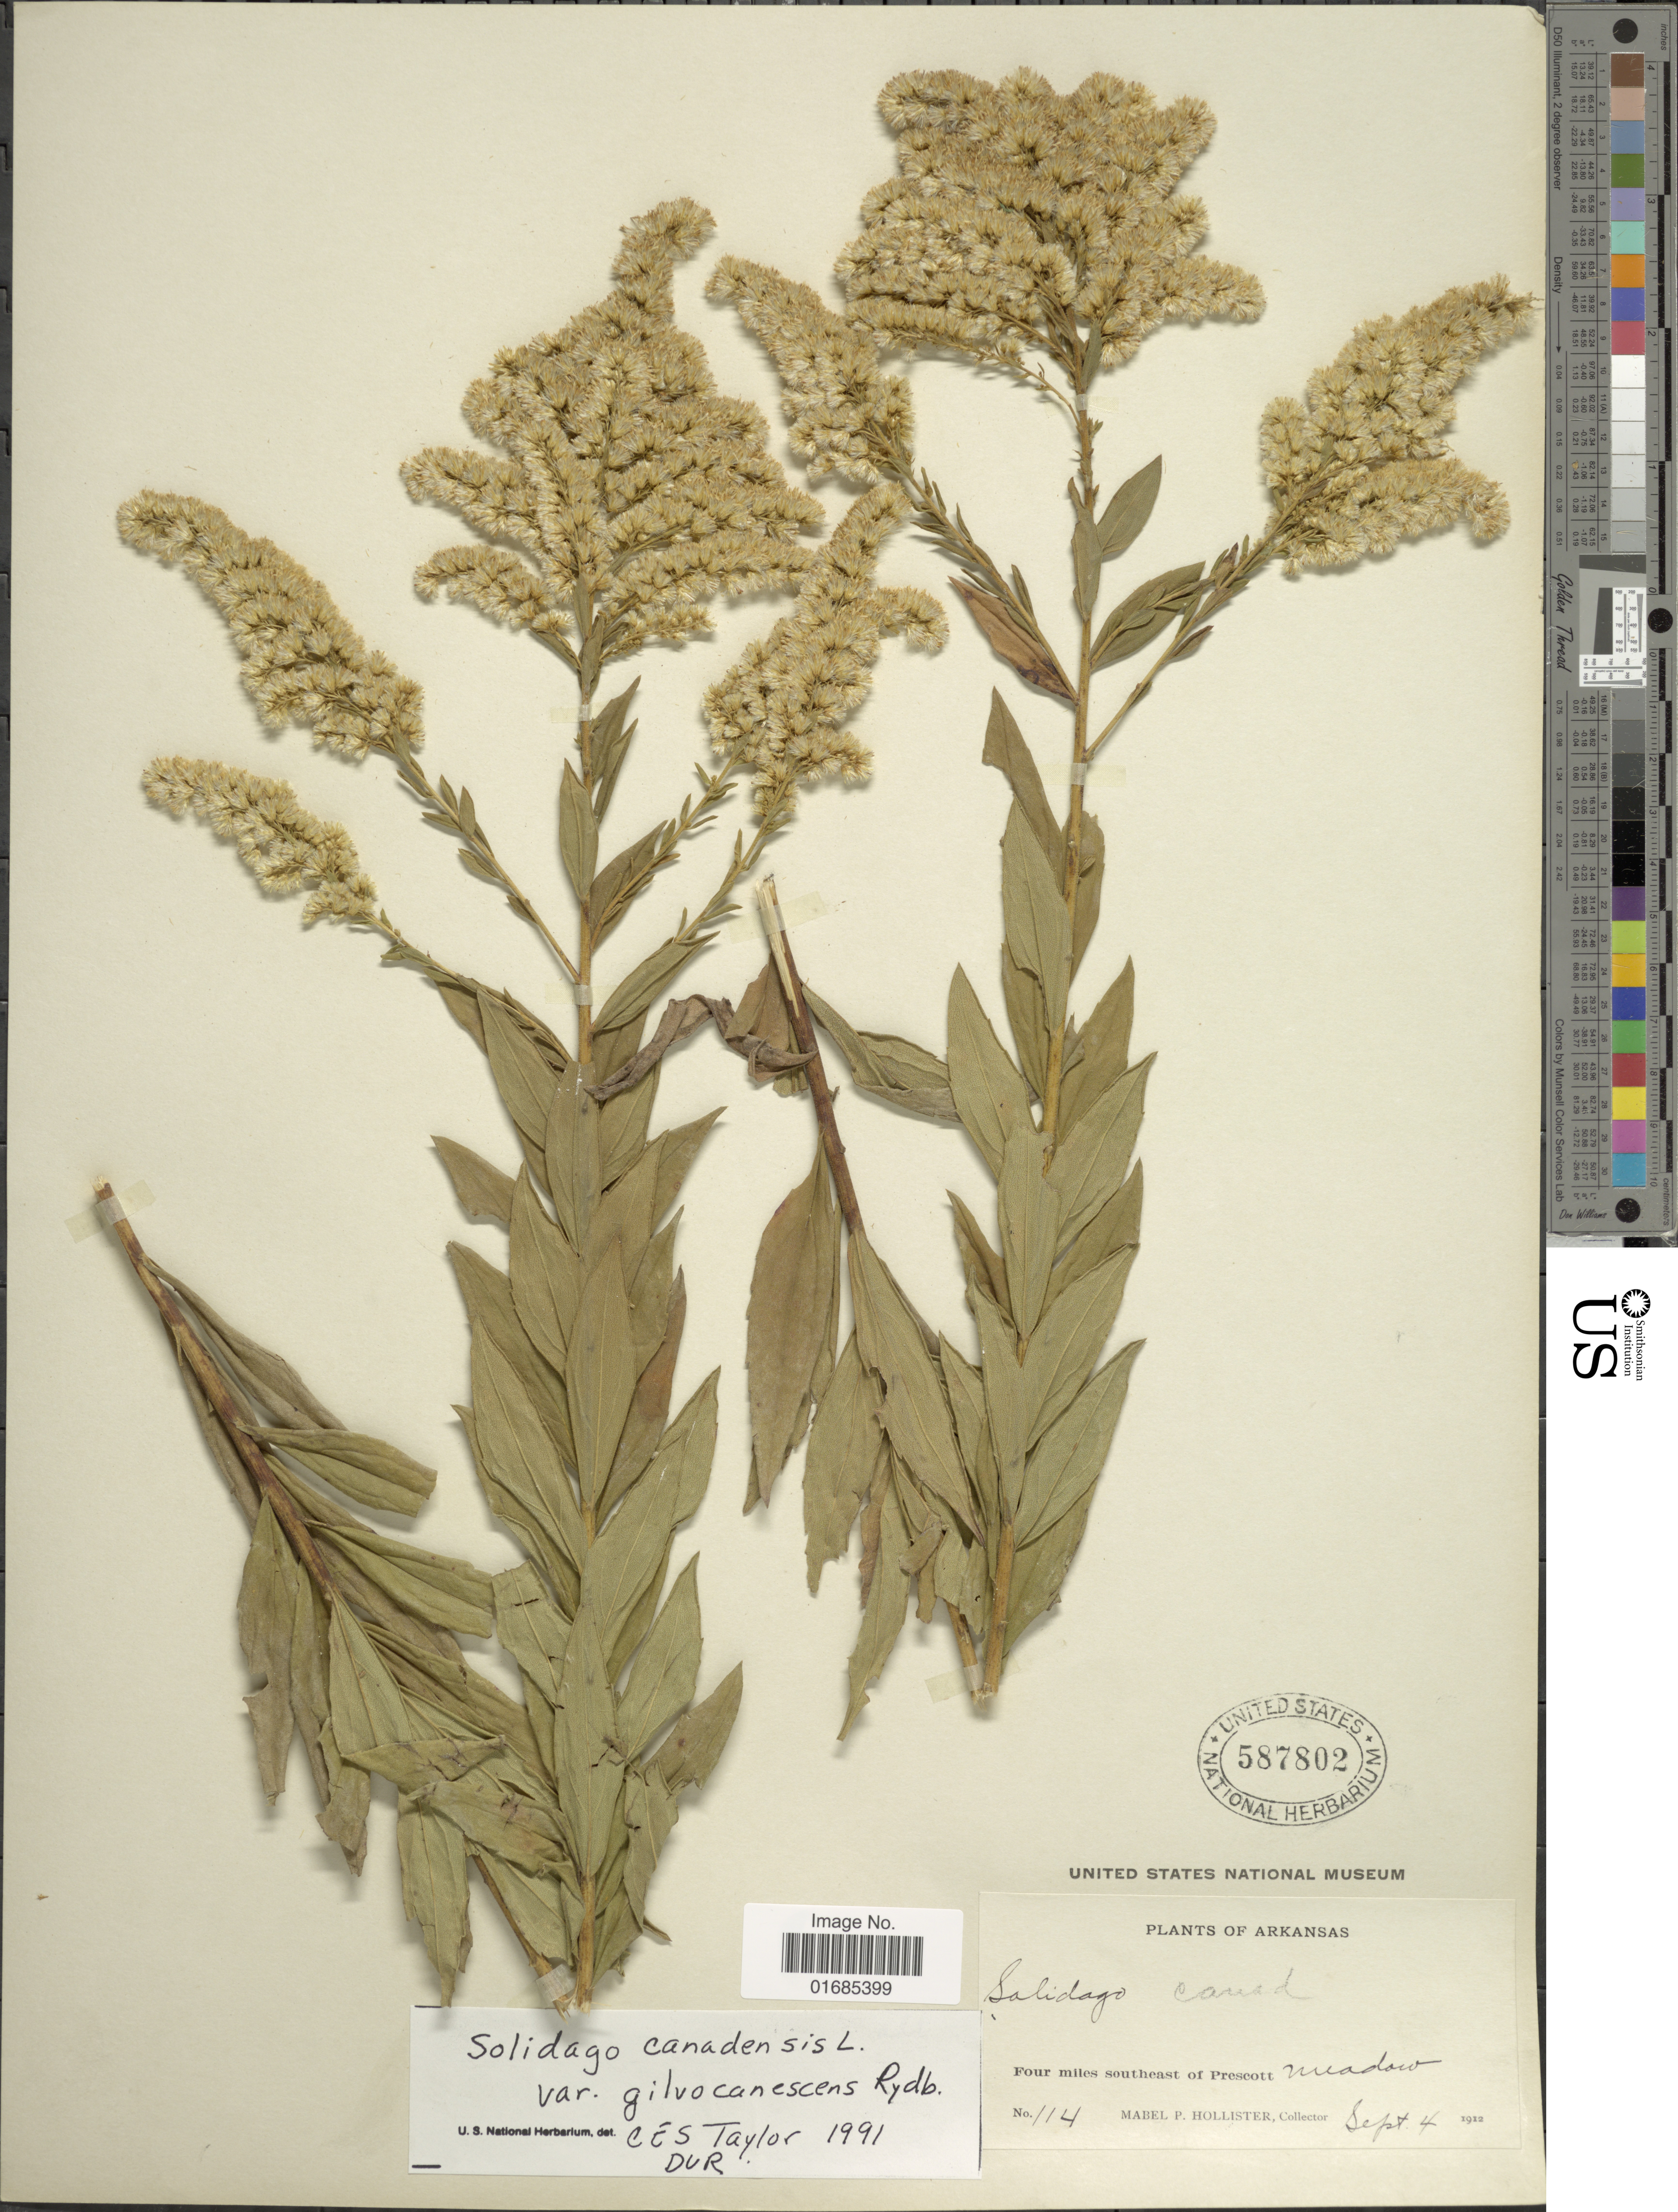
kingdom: Plantae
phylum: Tracheophyta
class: Magnoliopsida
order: Asterales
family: Asteraceae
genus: Solidago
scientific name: Solidago canadensis var. gilvocanescens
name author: Rydb.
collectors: M. Hollister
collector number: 114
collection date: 1912-09-04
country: United States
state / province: Arkansas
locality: Four miles southeast of Prescott meadow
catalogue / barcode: US 587802